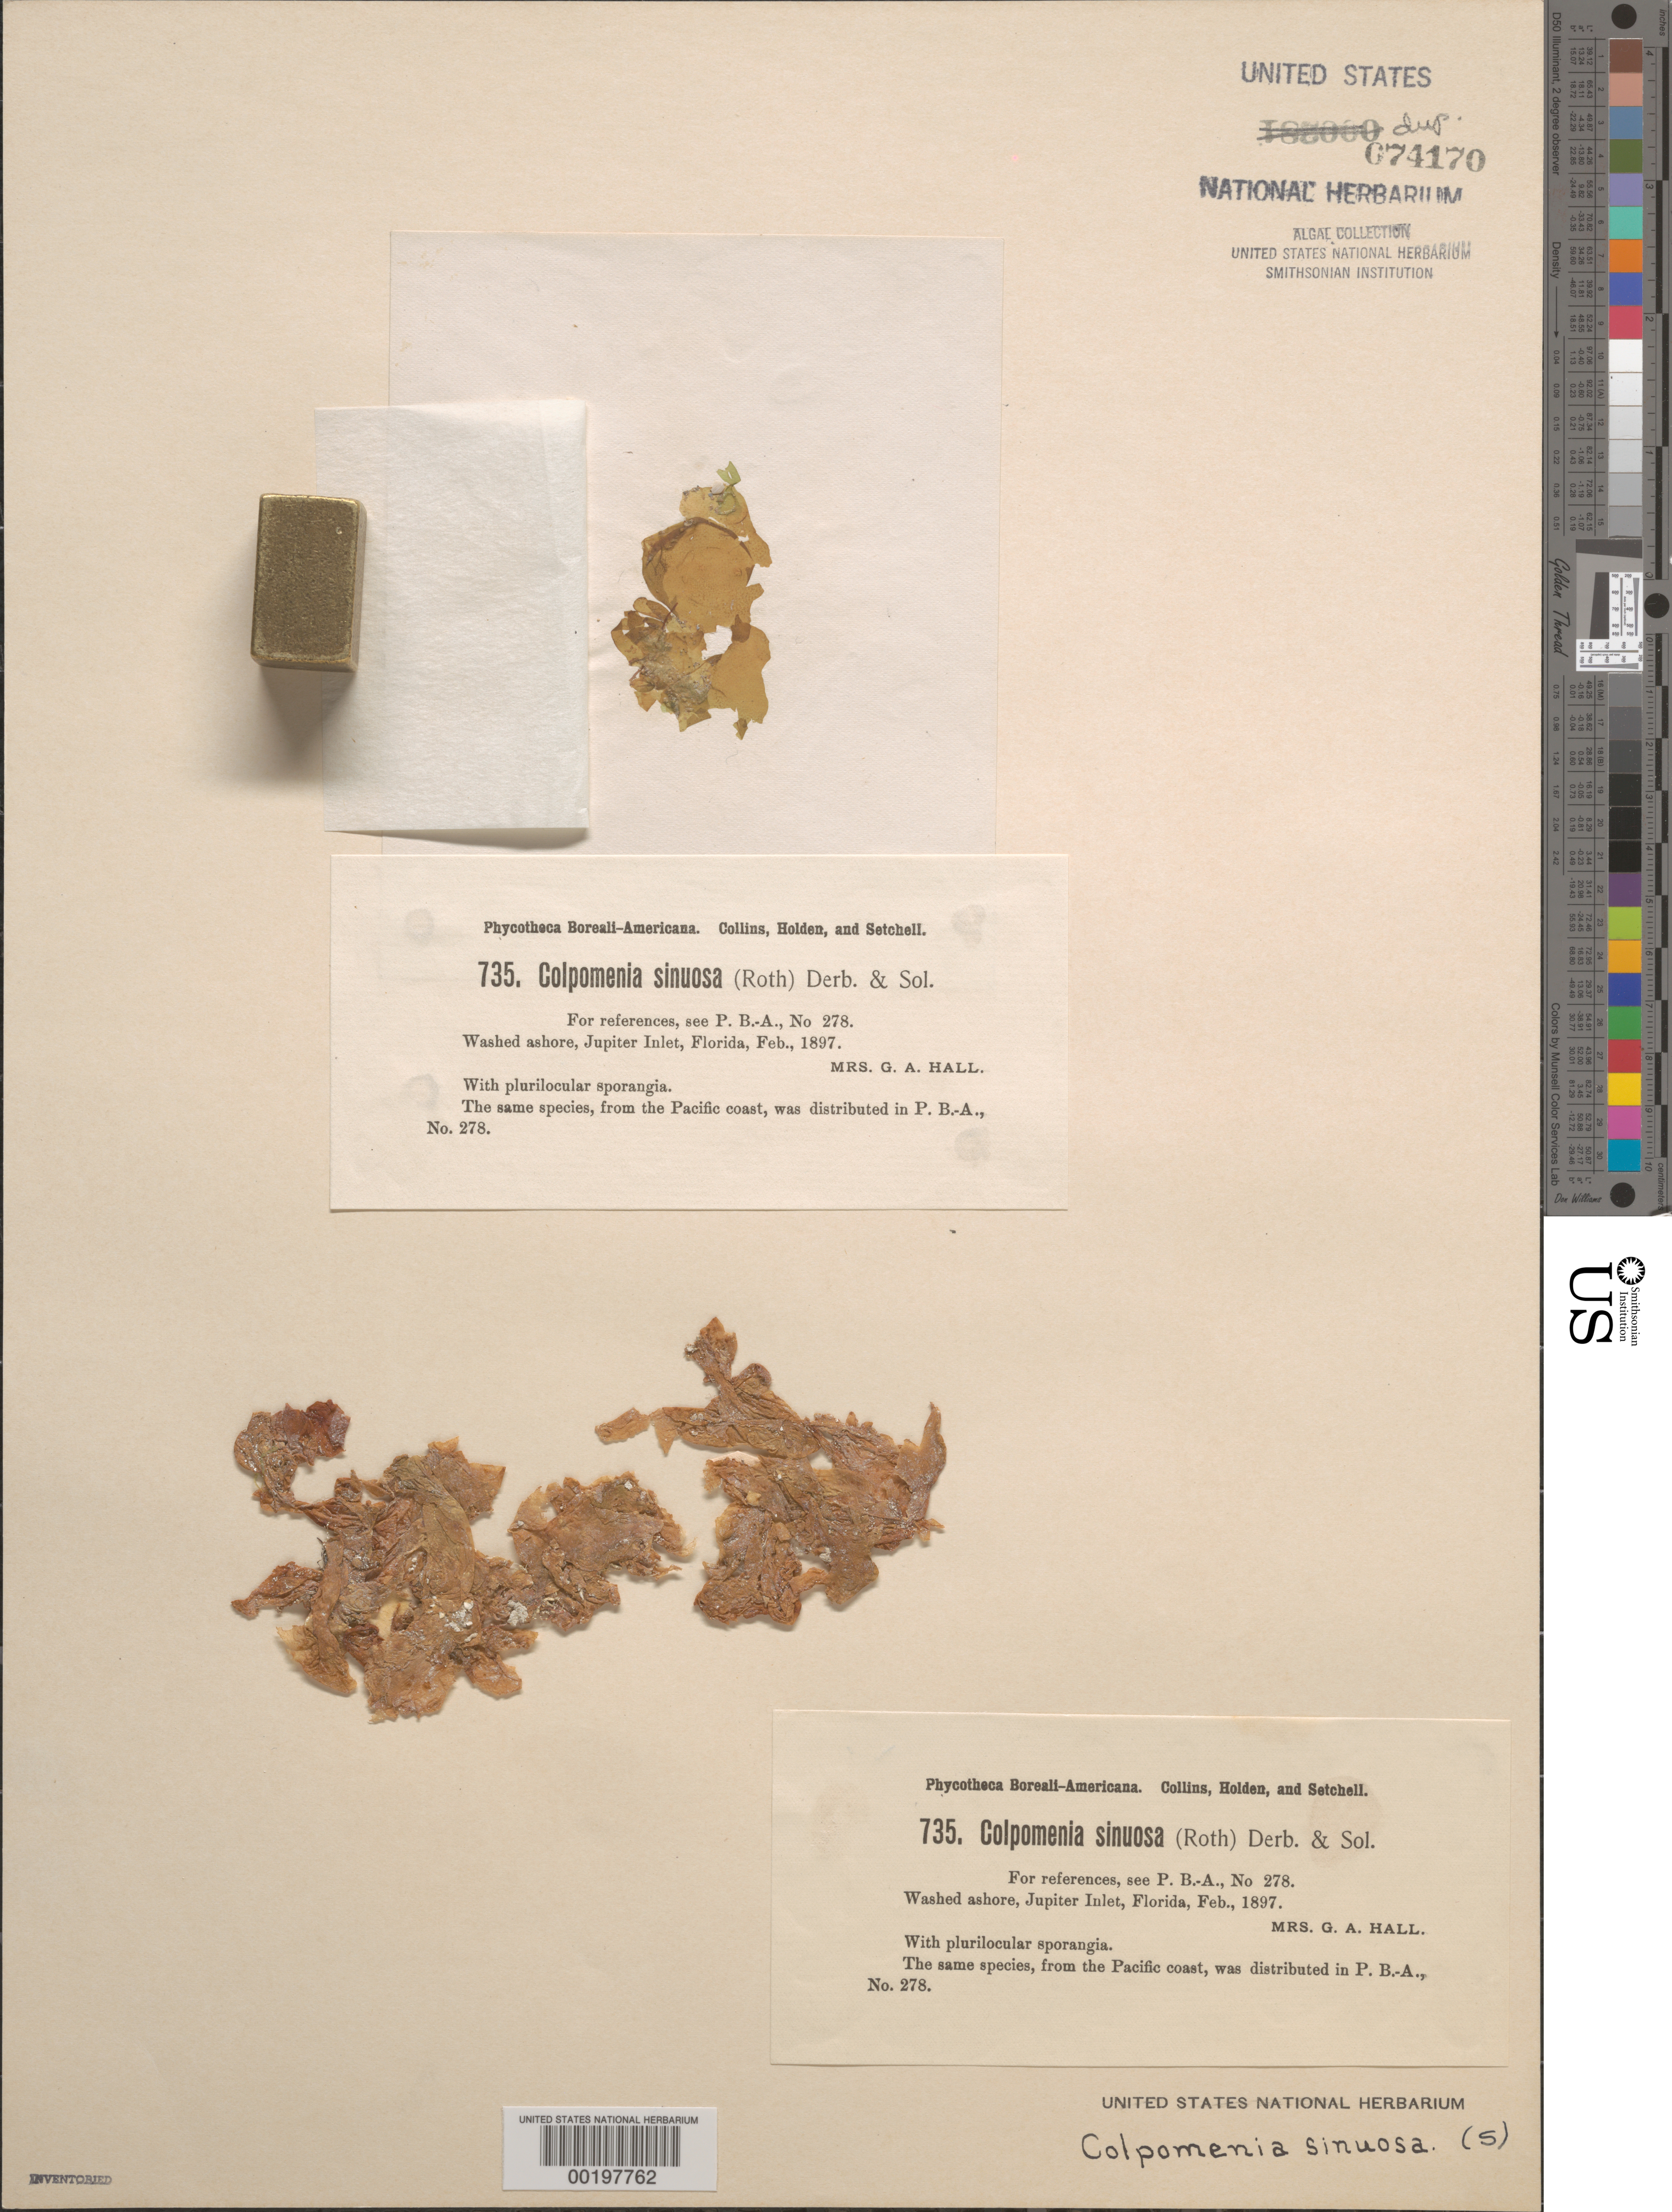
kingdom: Chromista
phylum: Ochrophyta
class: Phaeophyceae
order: Scytosiphonales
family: Scytosiphonaceae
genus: Colpomenia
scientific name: Colpomenia sinuosa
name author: (K. Mert. ex Roth) Derbes & Solier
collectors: Mrs. Hall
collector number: PB-A 735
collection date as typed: Feb 1897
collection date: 1897-02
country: United States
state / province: Florida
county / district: Palm Beach County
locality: Jupiter Inlet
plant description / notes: Collins, Holden & Setchell, Phycotheca Boreali-Americana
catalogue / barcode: US 74170